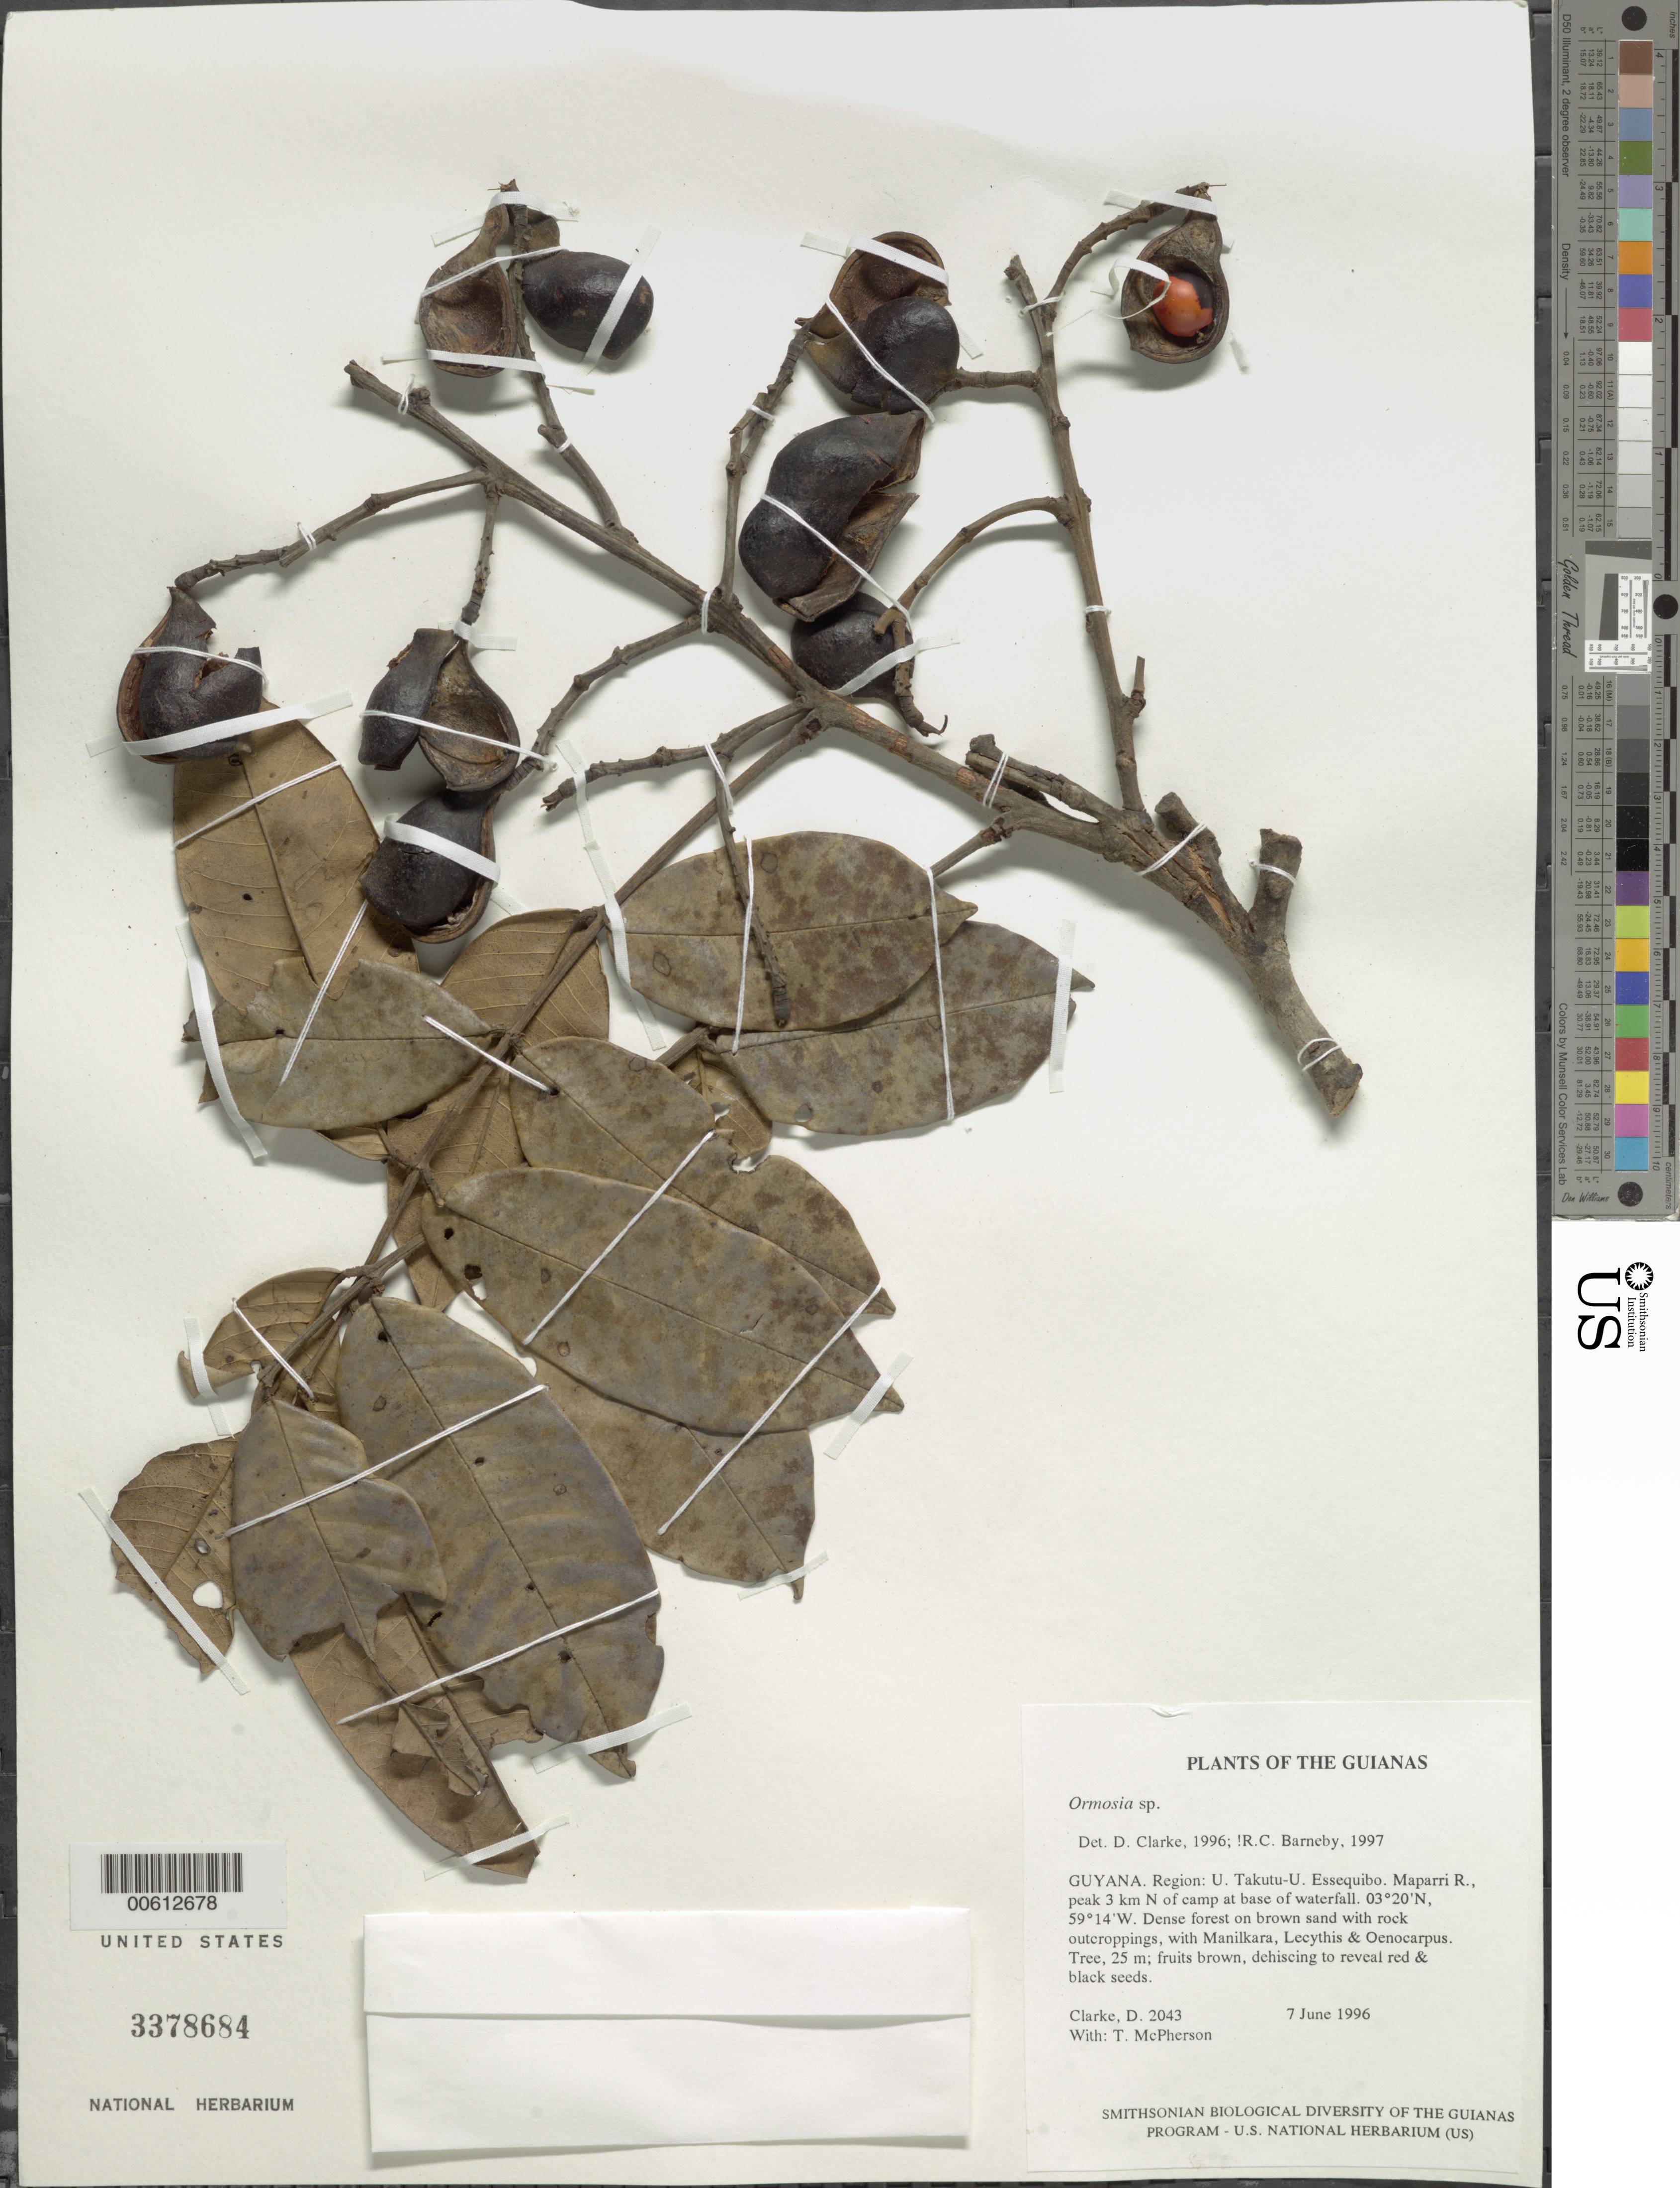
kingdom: Plantae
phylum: Tracheophyta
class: Magnoliopsida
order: Fabales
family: Fabaceae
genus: Ormosia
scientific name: Ormosia sp.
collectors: H. D. Clarke & T. McPherson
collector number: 2043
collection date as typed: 7 June 1996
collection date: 1996-06-07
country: Guyana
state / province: U. Takutu-U. Essequibo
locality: Maparri R., peak 3 km N of camp at base of waterfall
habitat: Dense forest on brown sand with rock outcroppings, with Manilkara, Lecythis & Oenocarpus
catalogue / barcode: US 3378684